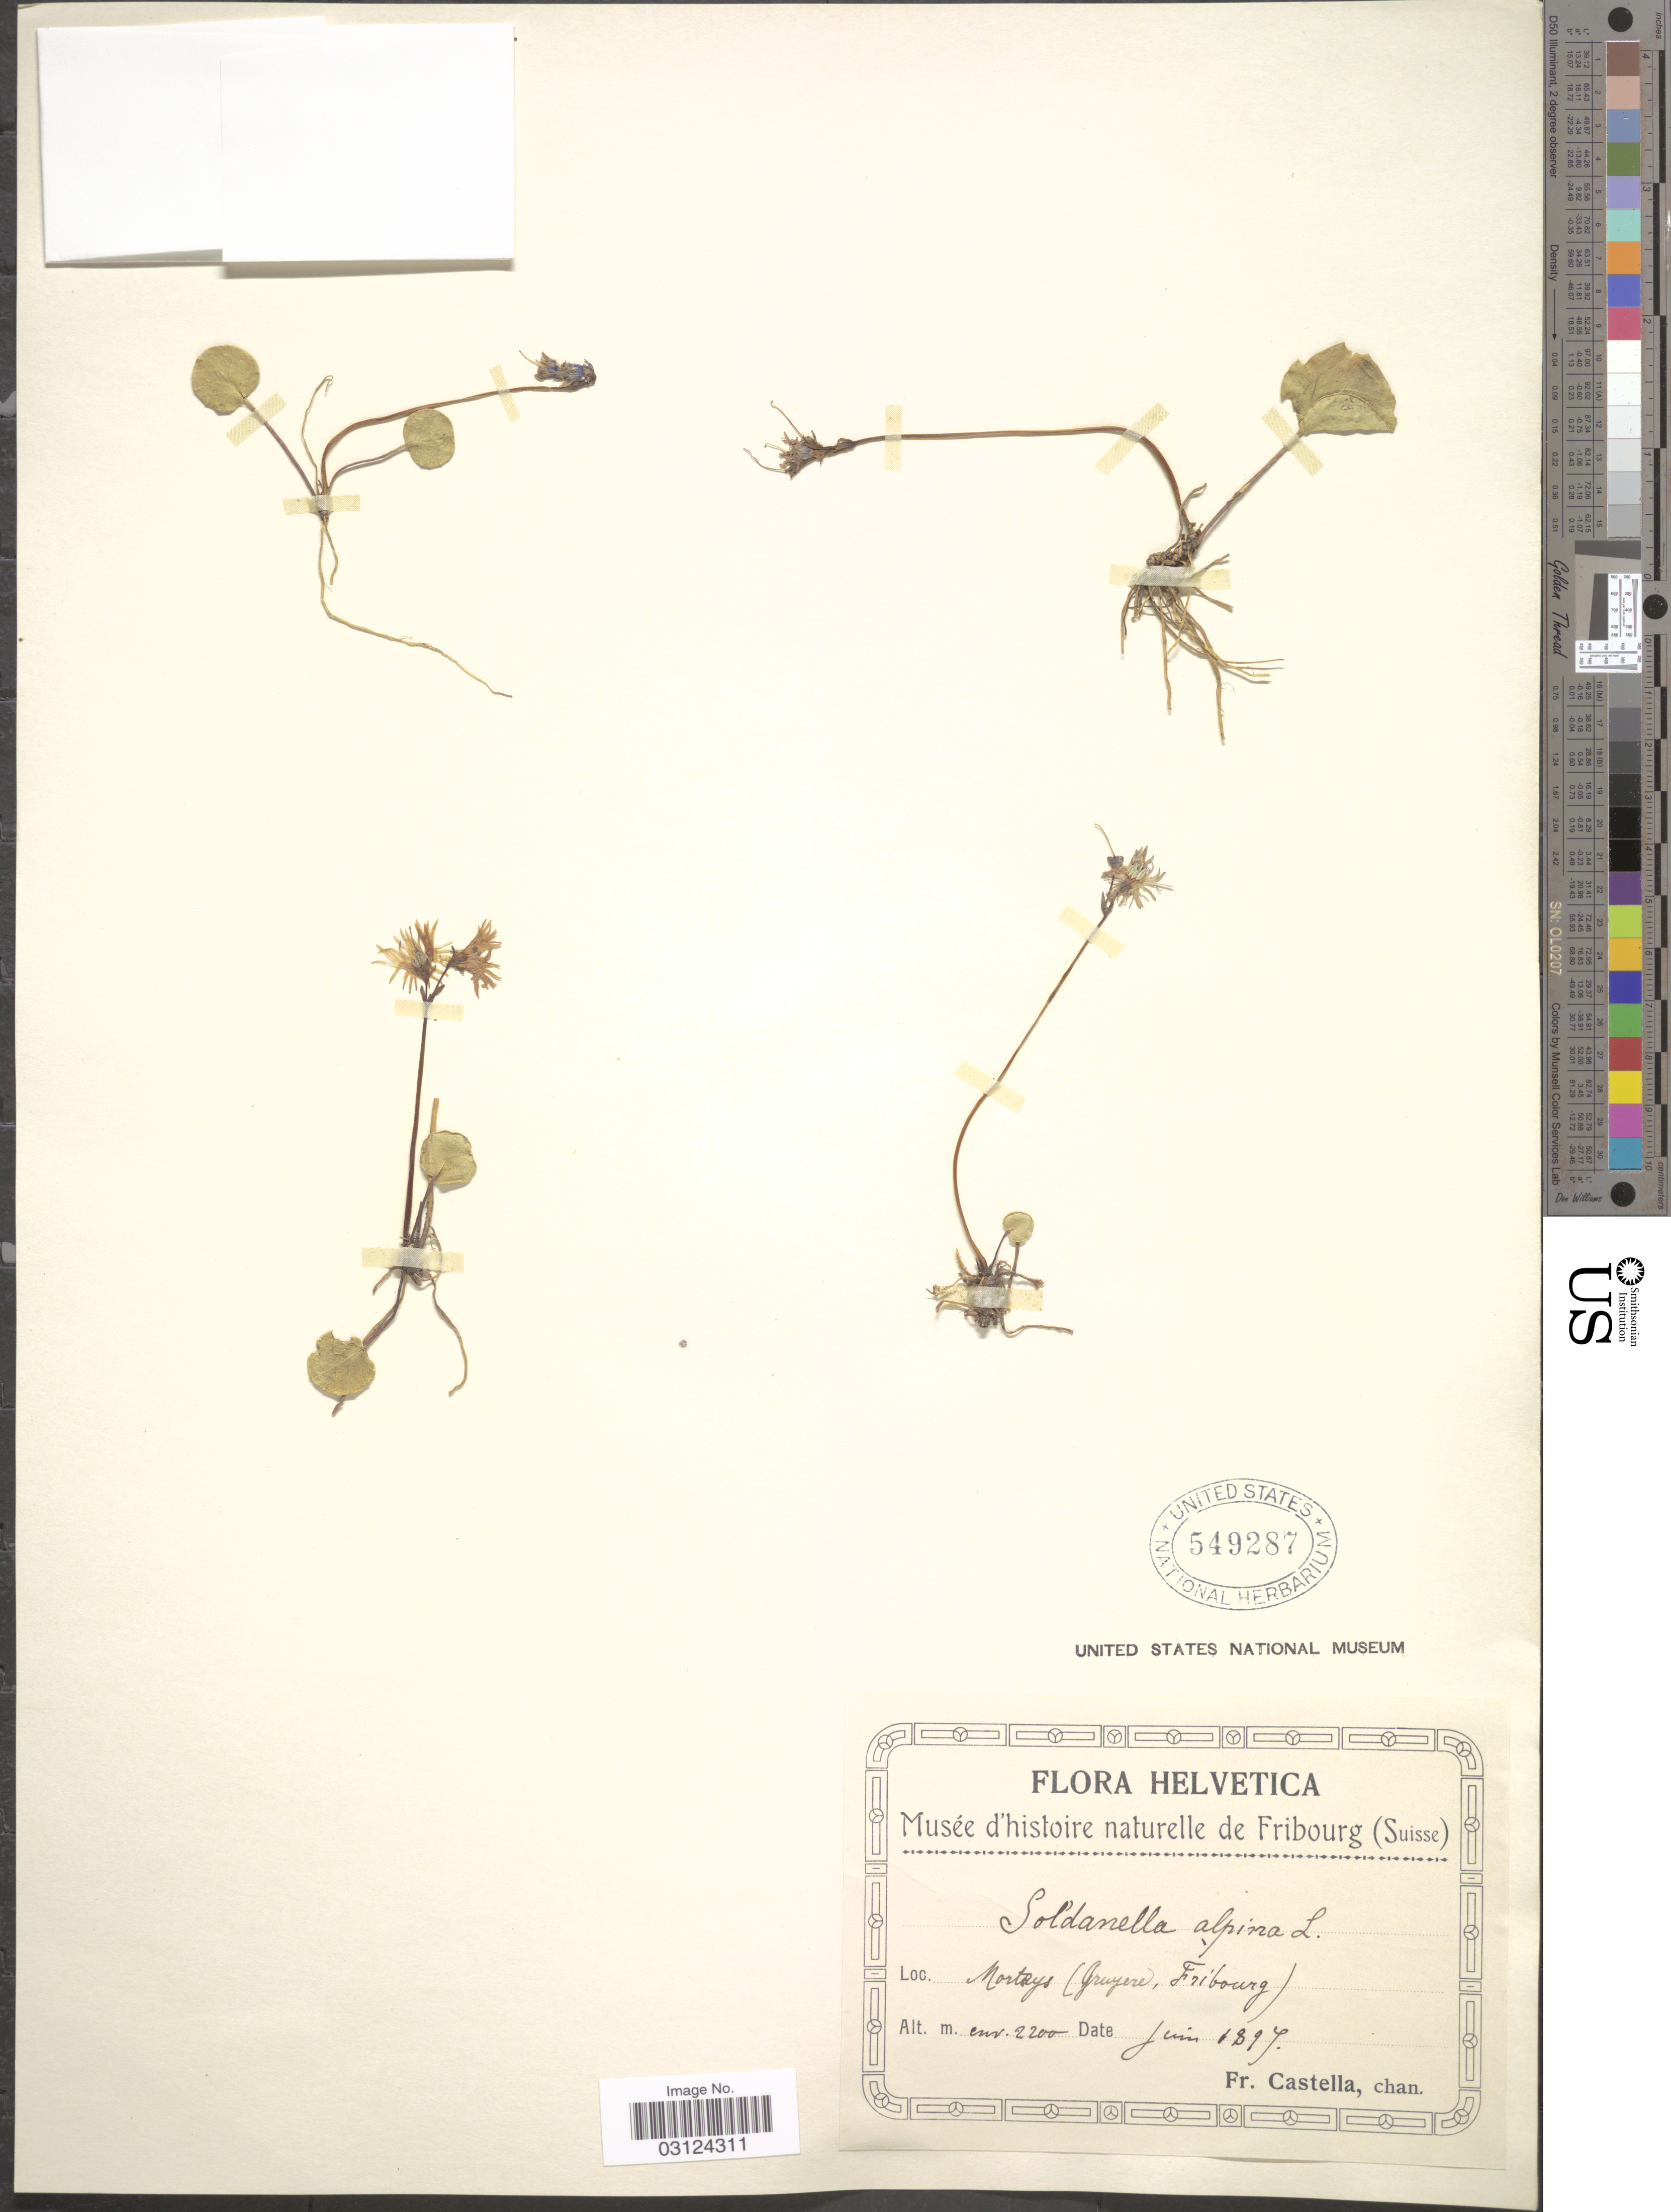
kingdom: Plantae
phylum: Tracheophyta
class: Magnoliopsida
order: Ericales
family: Primulaceae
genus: Soldanella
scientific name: Soldanella alpina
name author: L.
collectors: Fr. Castella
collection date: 1897-06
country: Switzerland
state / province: Fribourg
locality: Mortays (Gruyere).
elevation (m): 2200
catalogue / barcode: US 549287